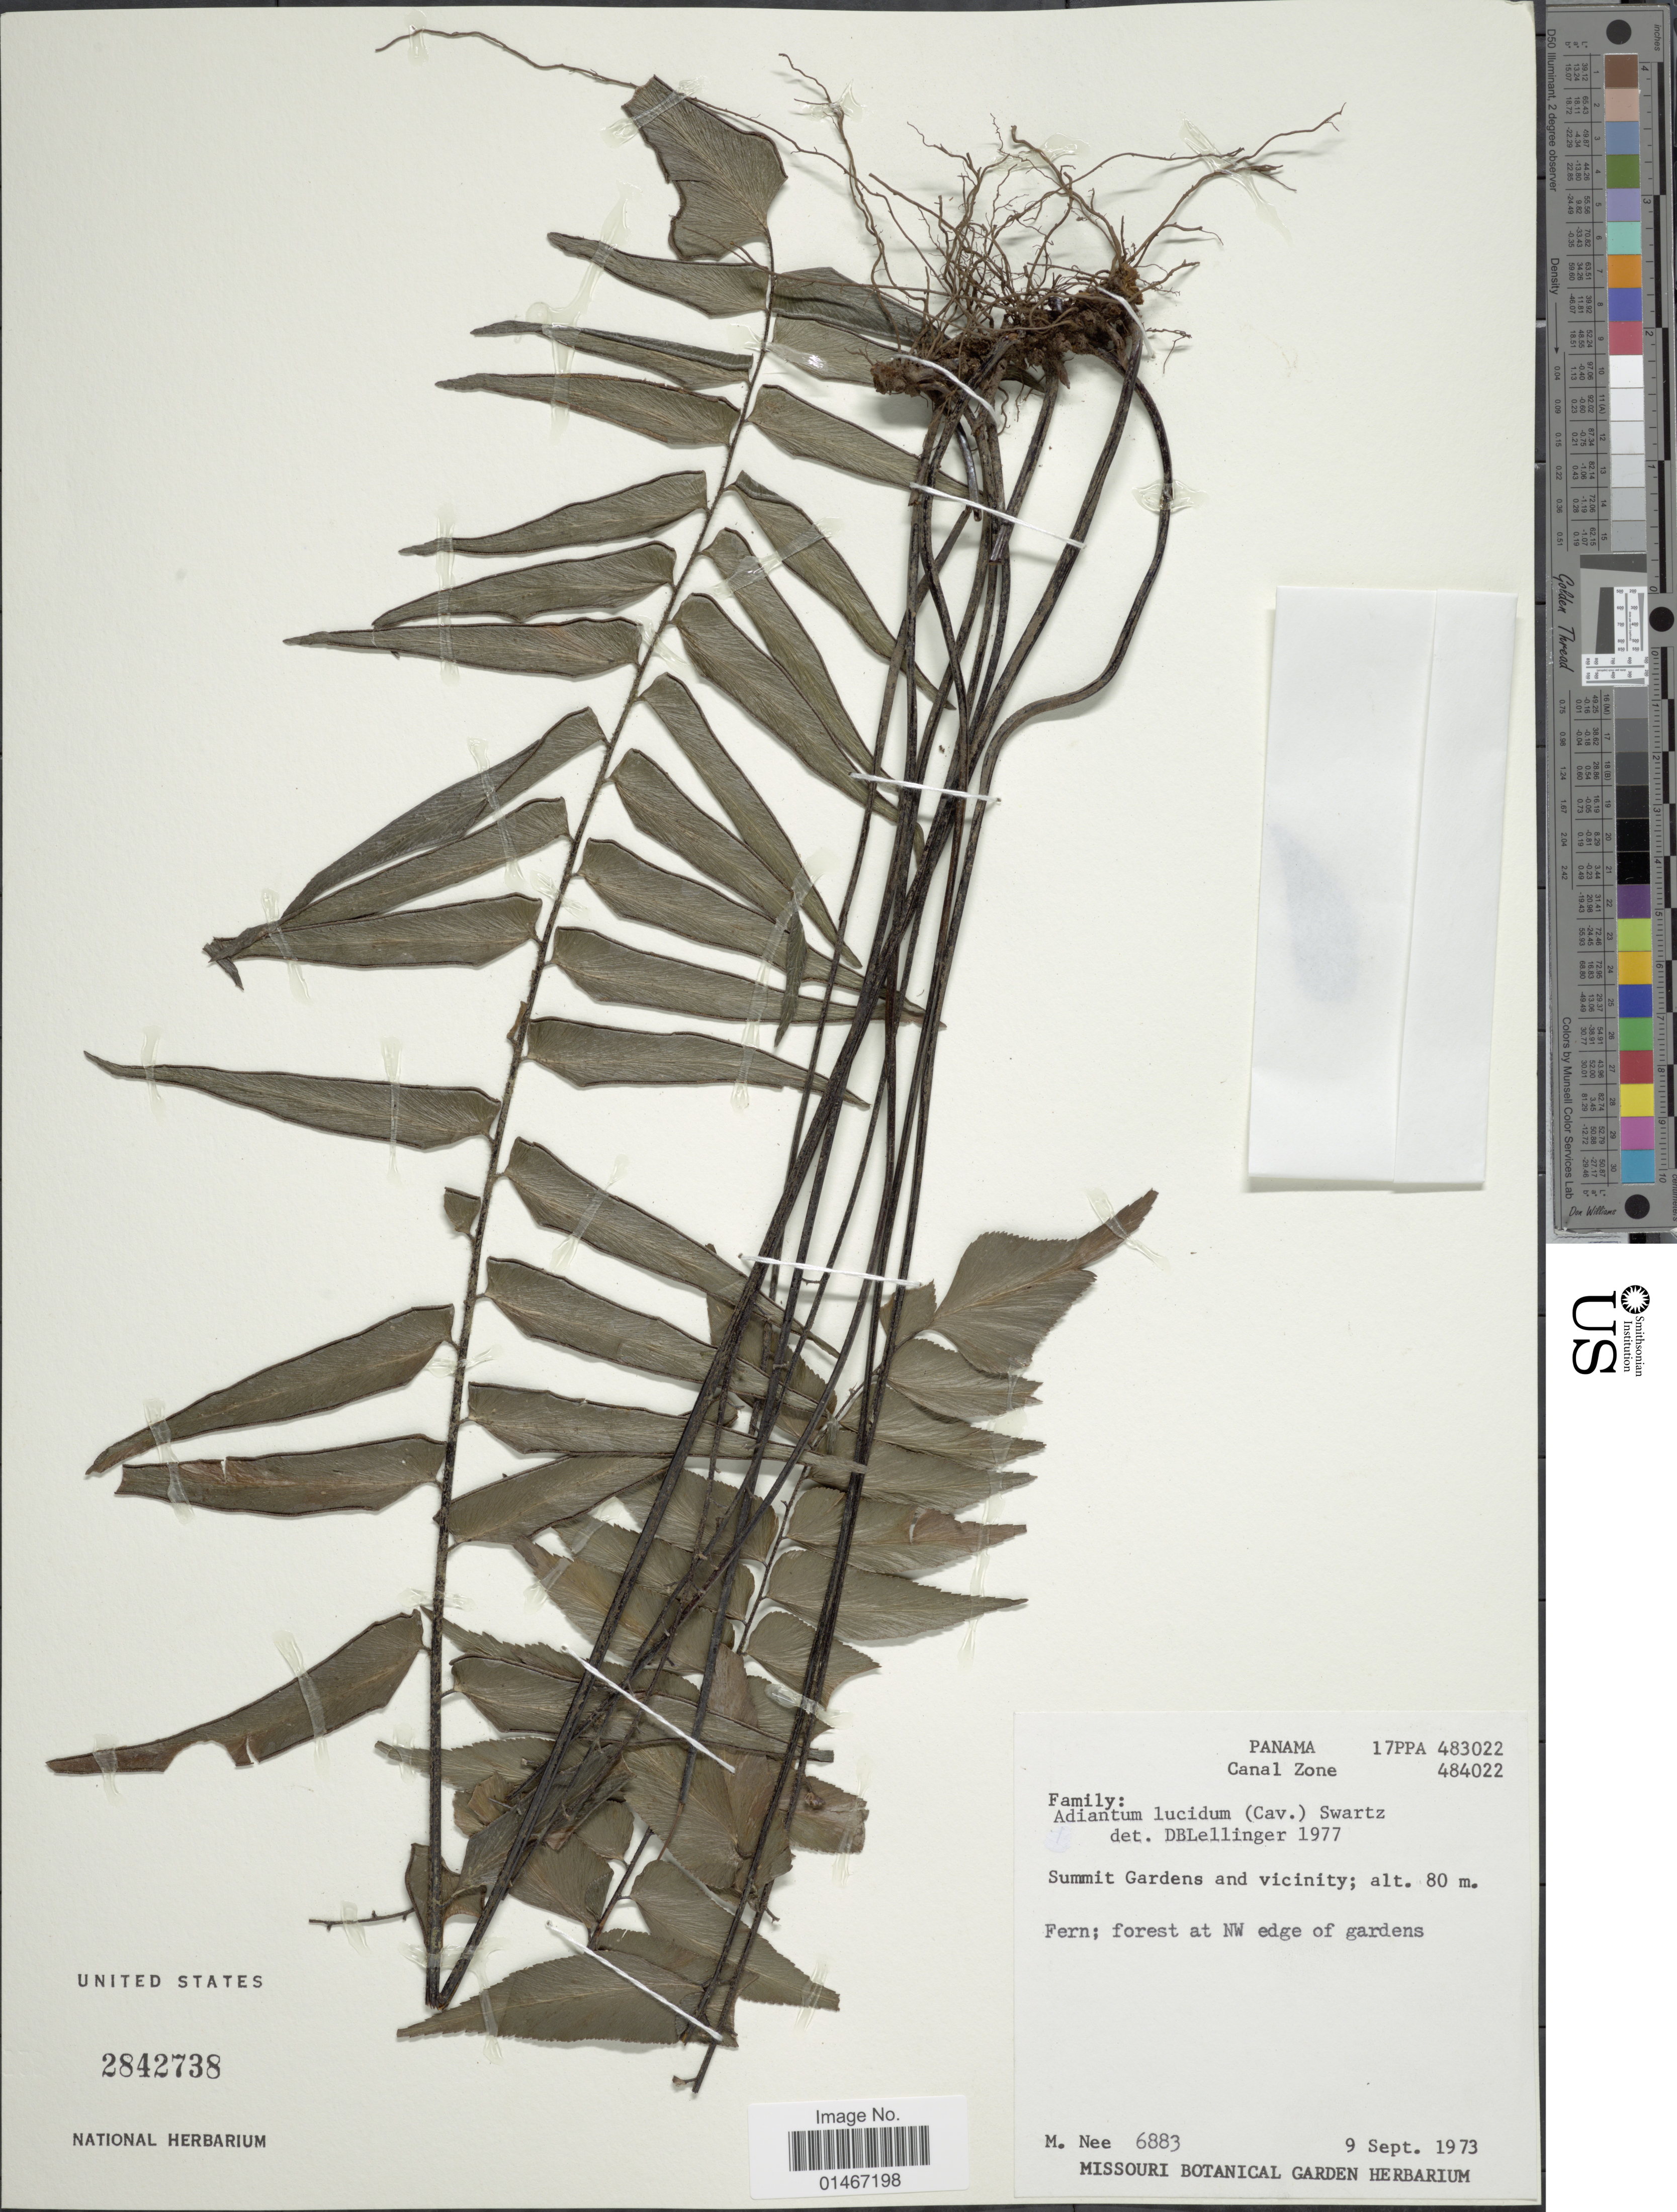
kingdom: Plantae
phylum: Tracheophyta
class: Polypodiopsida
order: Polypodiales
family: Pteridaceae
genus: Adiantum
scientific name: Adiantum lucidum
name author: (Cav.) Sw.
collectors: M. Nee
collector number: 6883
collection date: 1973-09-09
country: Panama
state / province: Colón / Panamá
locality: Canal Zone. Summit Gardens and vicinity.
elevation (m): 80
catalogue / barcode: US 2842738